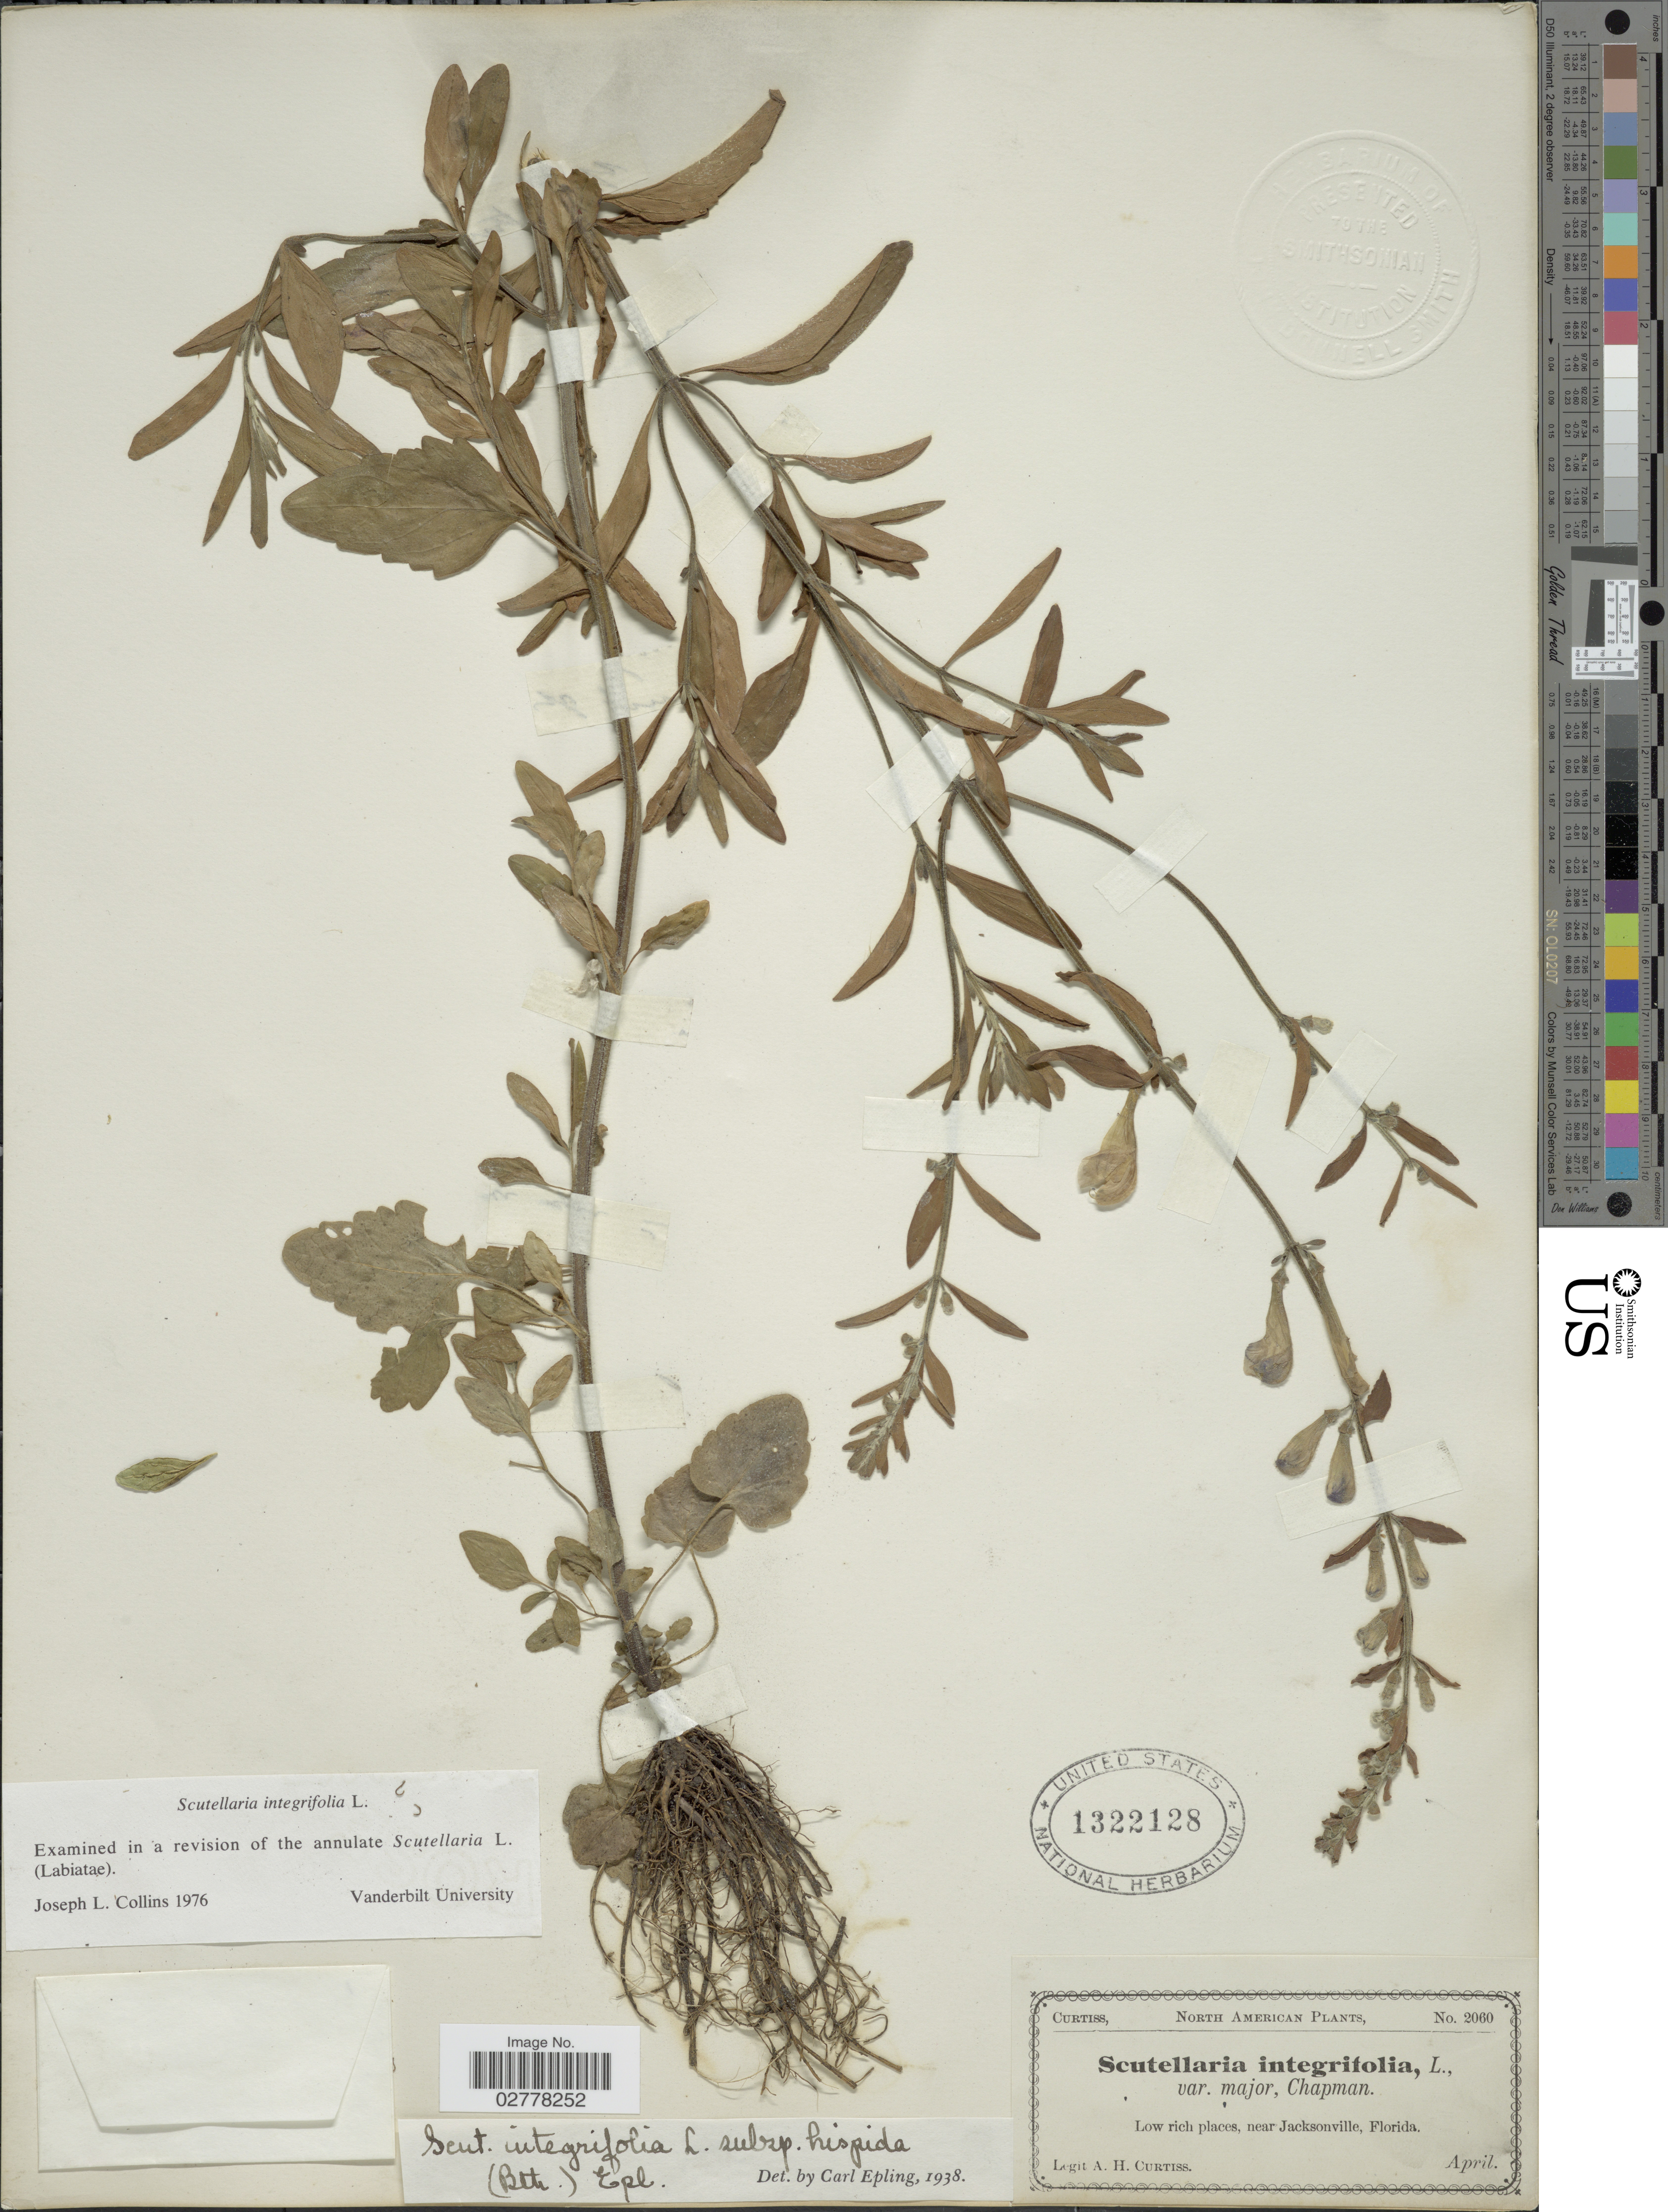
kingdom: Plantae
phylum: Tracheophyta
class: Magnoliopsida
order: Lamiales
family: Lamiaceae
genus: Scutellaria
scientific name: Scutellaria integrifolia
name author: L.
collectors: A. H. Curtiss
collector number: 2060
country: United States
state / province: Florida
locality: Low rich places, near Jacksonville.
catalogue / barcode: US 1322128